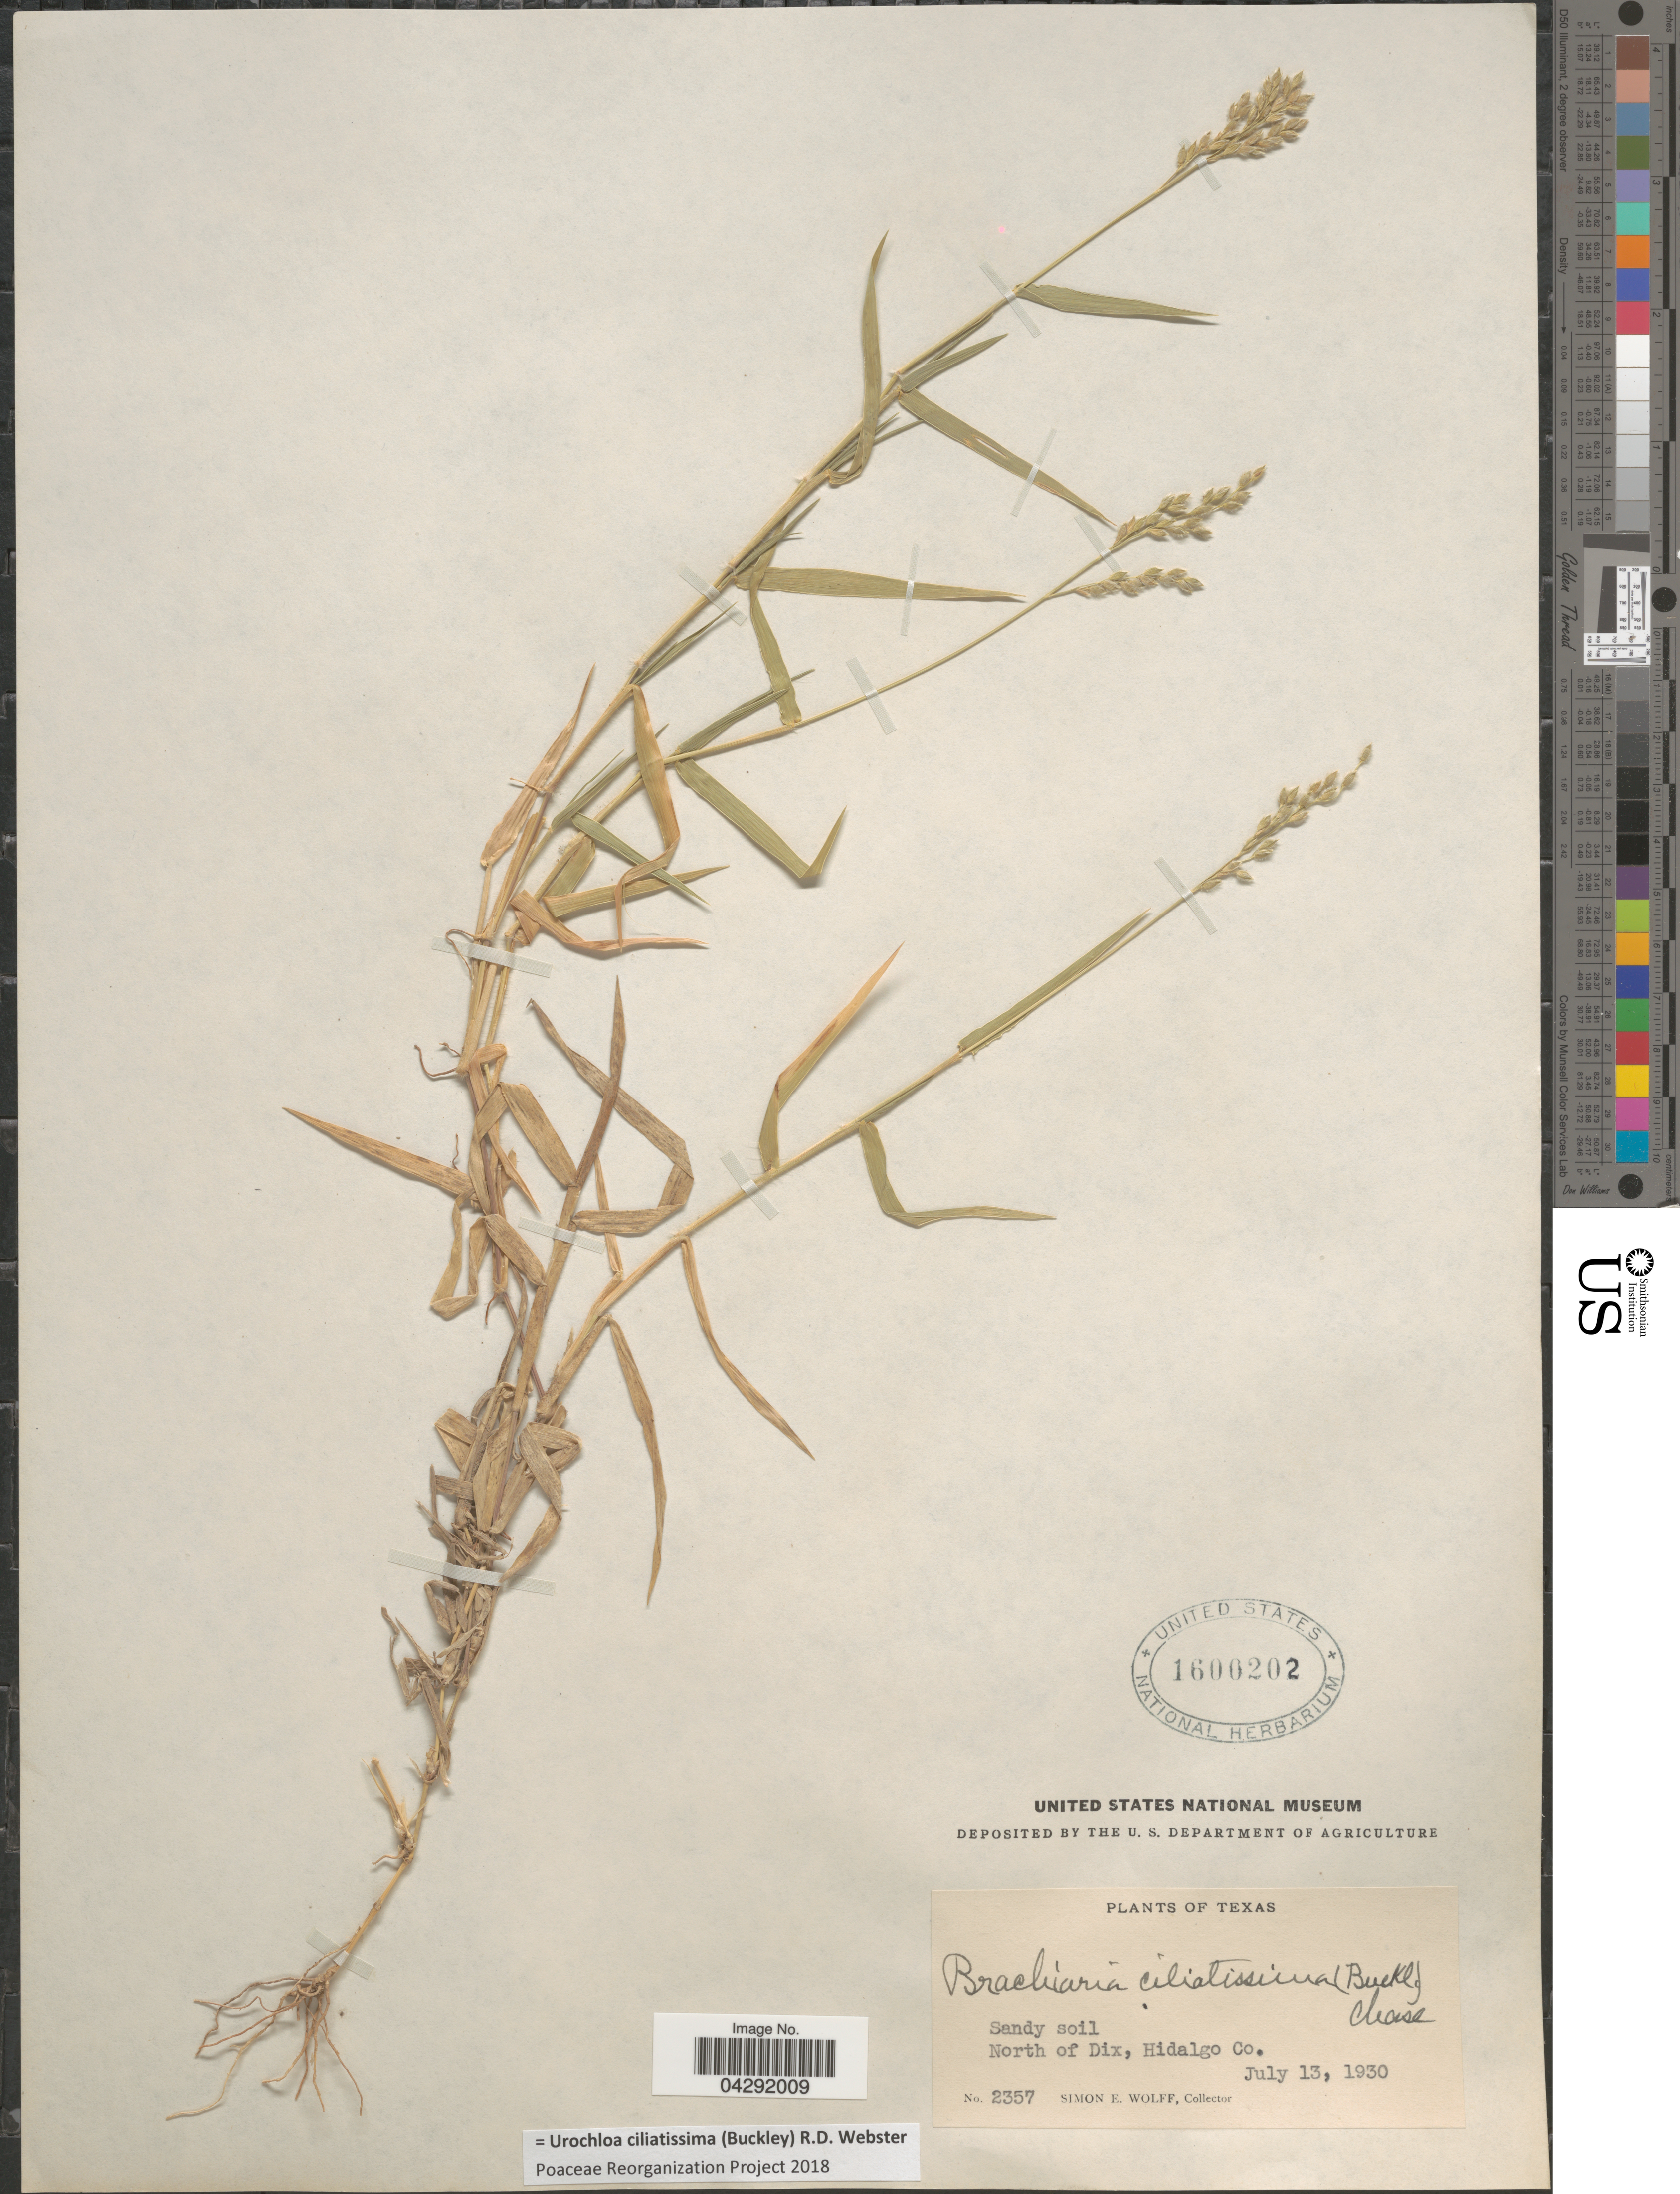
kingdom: Plantae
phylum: Tracheophyta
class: Liliopsida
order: Poales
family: Poaceae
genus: Urochloa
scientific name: Urochloa ciliatissima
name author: (Buckley) R.D. Webster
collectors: S. E. Wolff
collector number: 2357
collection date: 1930-07-13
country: United States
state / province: Texas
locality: Sandy soil. North of Dix, Hidalco Co.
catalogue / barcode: US 1600202